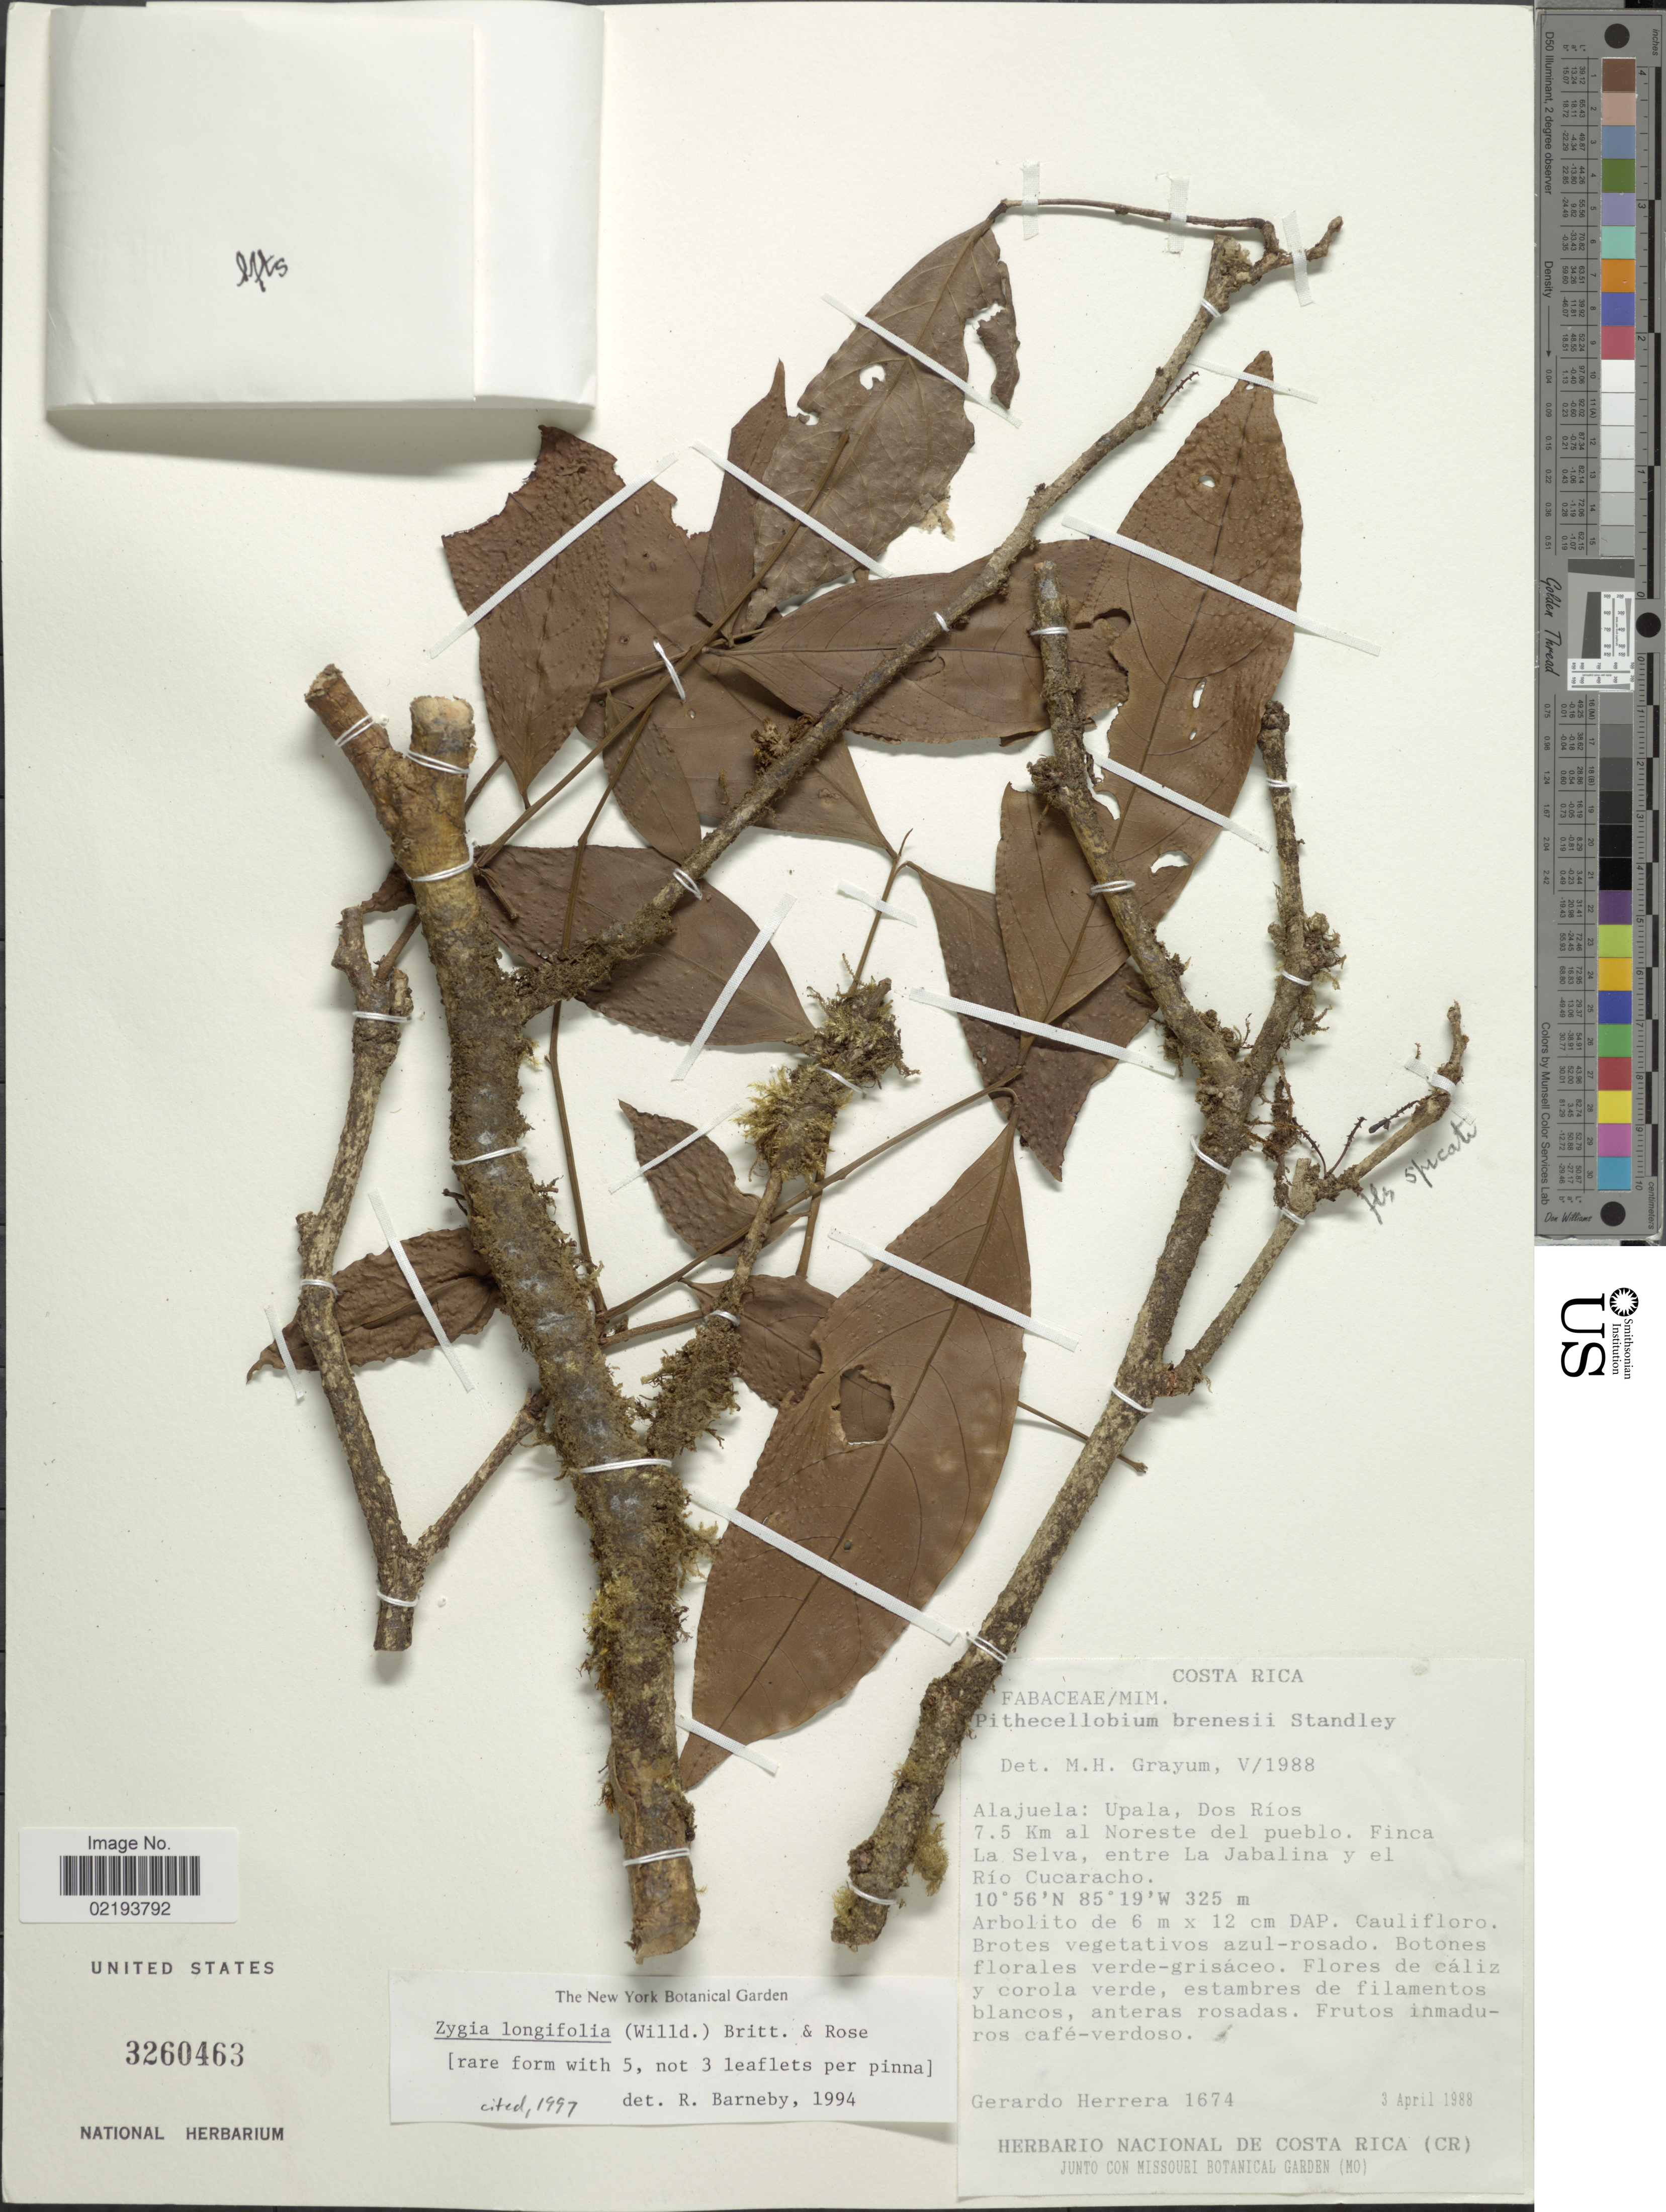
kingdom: Plantae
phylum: Tracheophyta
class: Magnoliopsida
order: Fabales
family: Fabaceae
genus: Zygia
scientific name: Zygia longifolia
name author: (Willd.) Britton & Rose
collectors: G. Herrera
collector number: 1674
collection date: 1988-04-03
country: Costa Rica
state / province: Alajuela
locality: Upala, Dos Ríos 7.5 Km al Noreste del pueblo. Finca La Selva, entre La Jabalina y el Río Cucaracho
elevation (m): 325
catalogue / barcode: US 3260463